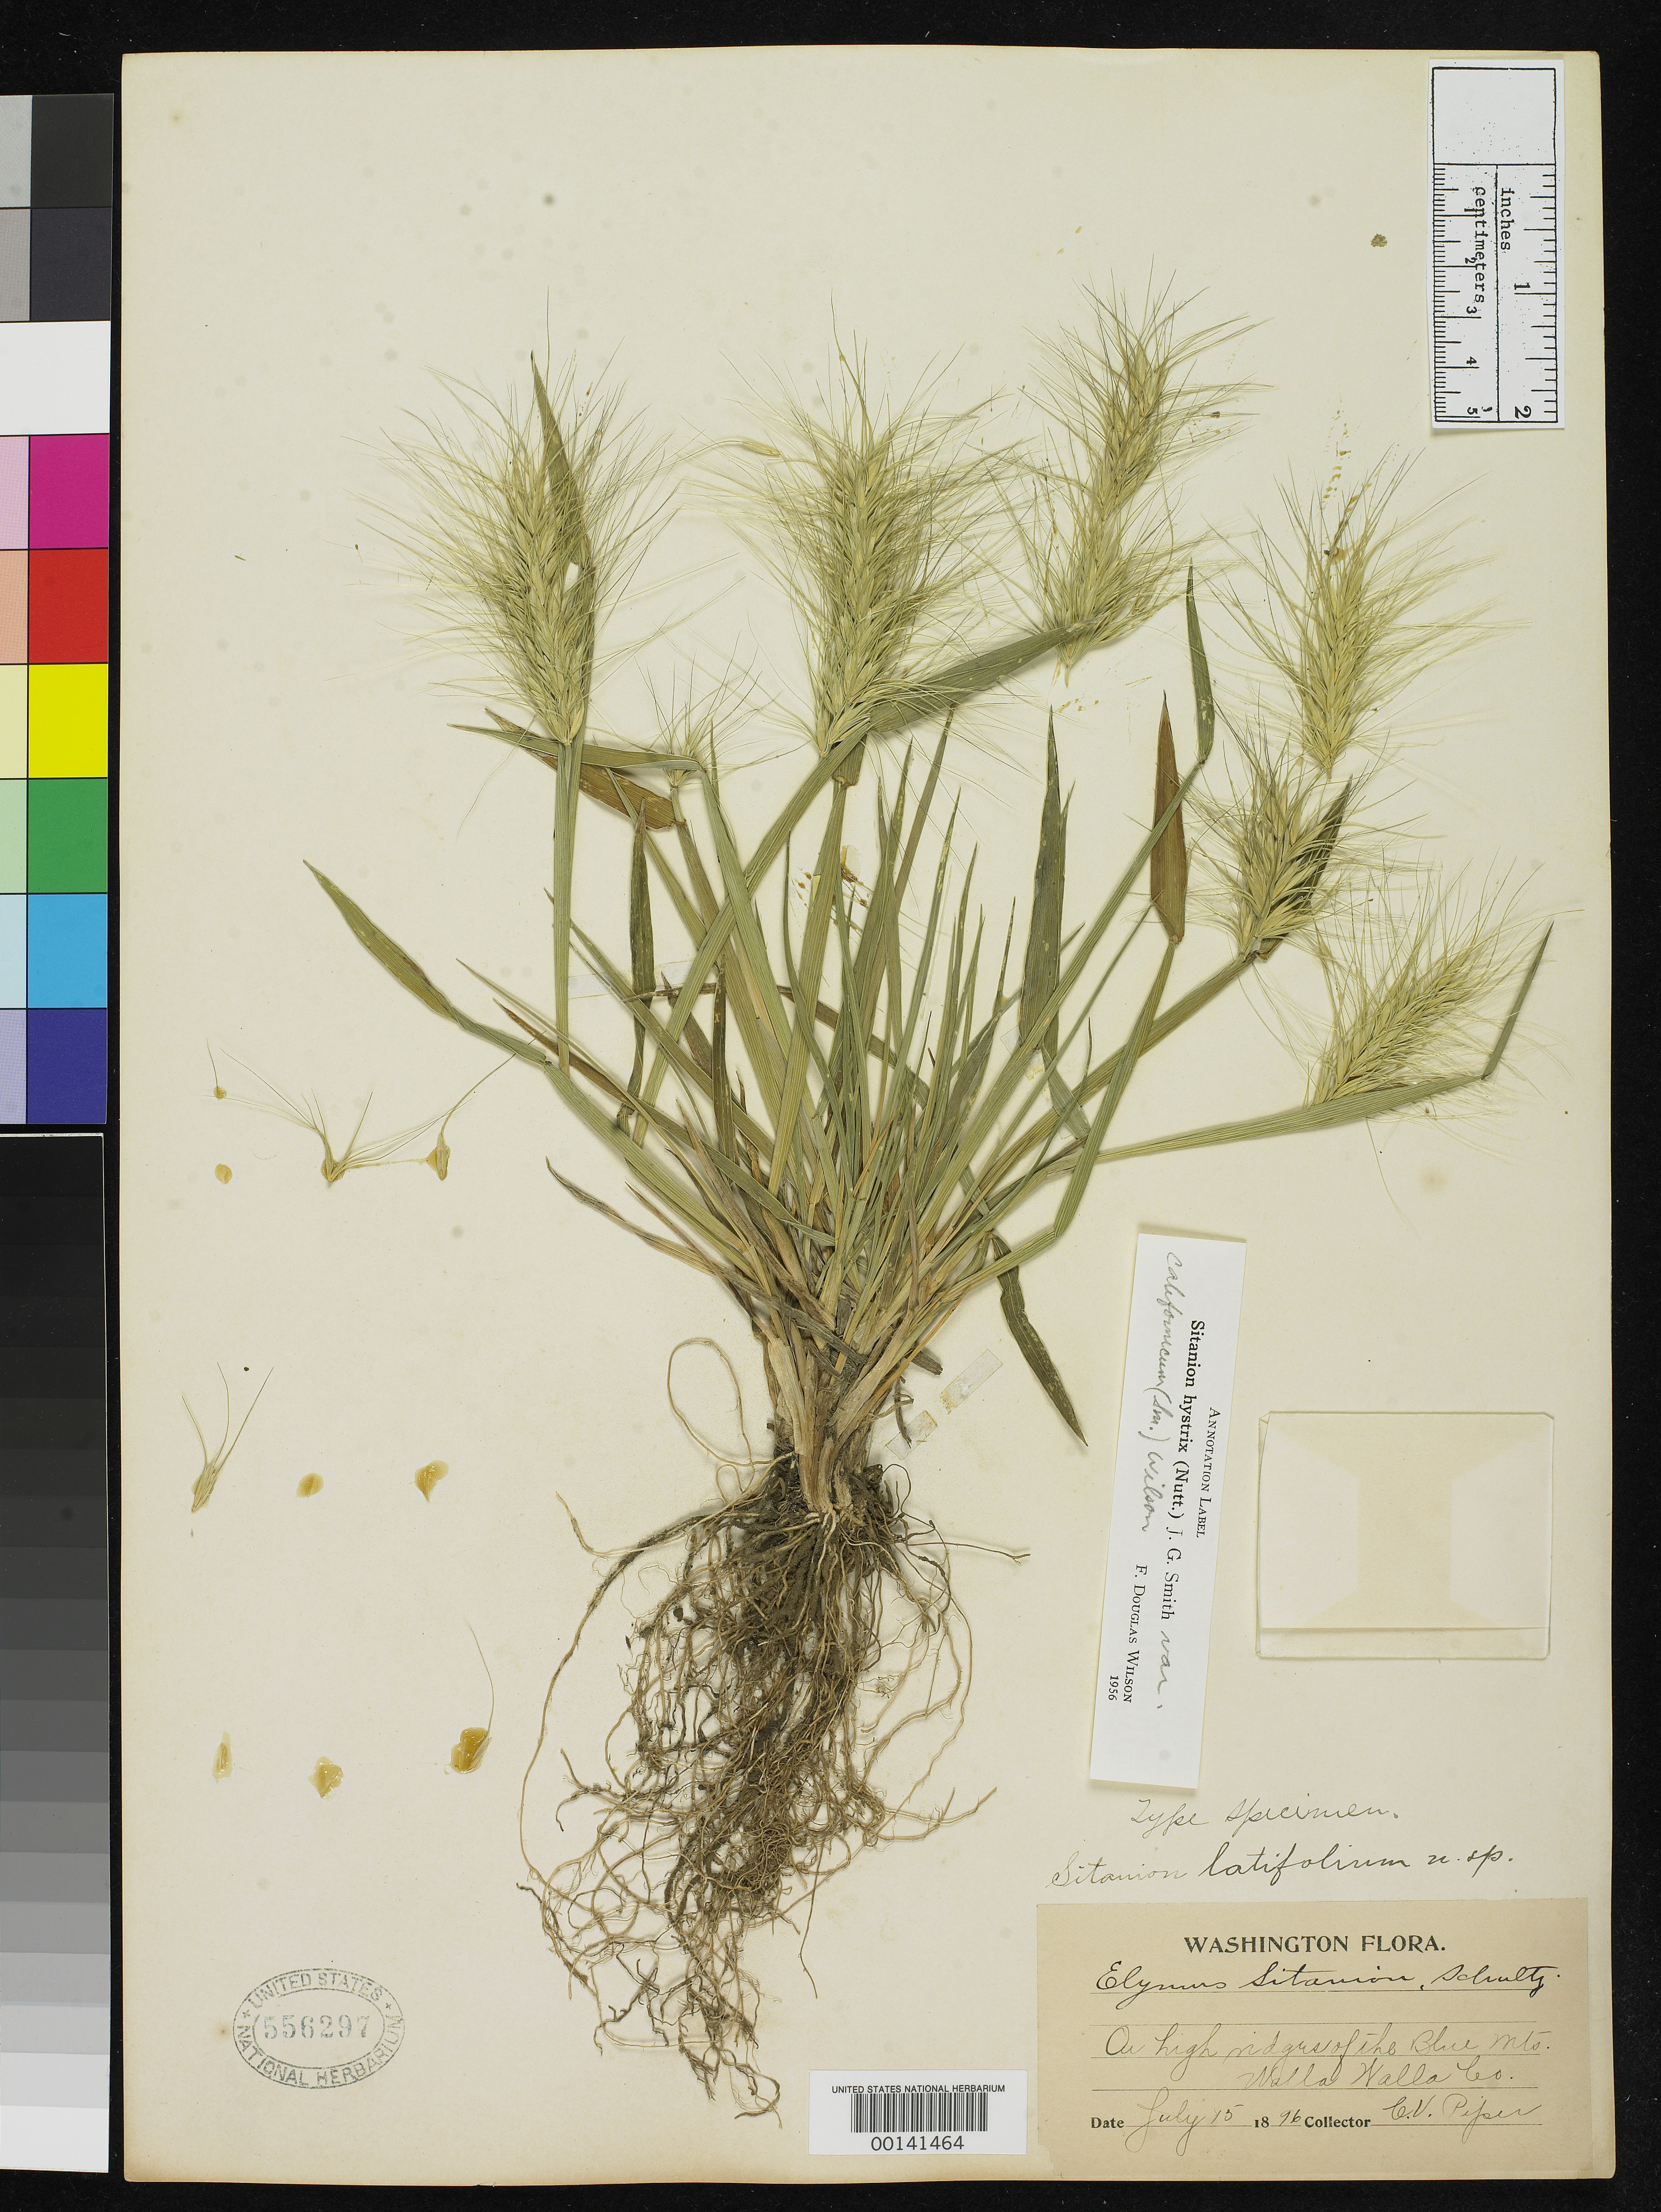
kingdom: Plantae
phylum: Tracheophyta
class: Liliopsida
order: Poales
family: Poaceae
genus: Sitanion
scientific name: Sitanion latifolium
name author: Piper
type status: Isotype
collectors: C. V. Piper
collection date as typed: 15 Jul 1896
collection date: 1896-07-15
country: United States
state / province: Washington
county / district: Walla Walla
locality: Blue Mtns.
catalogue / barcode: US 556297